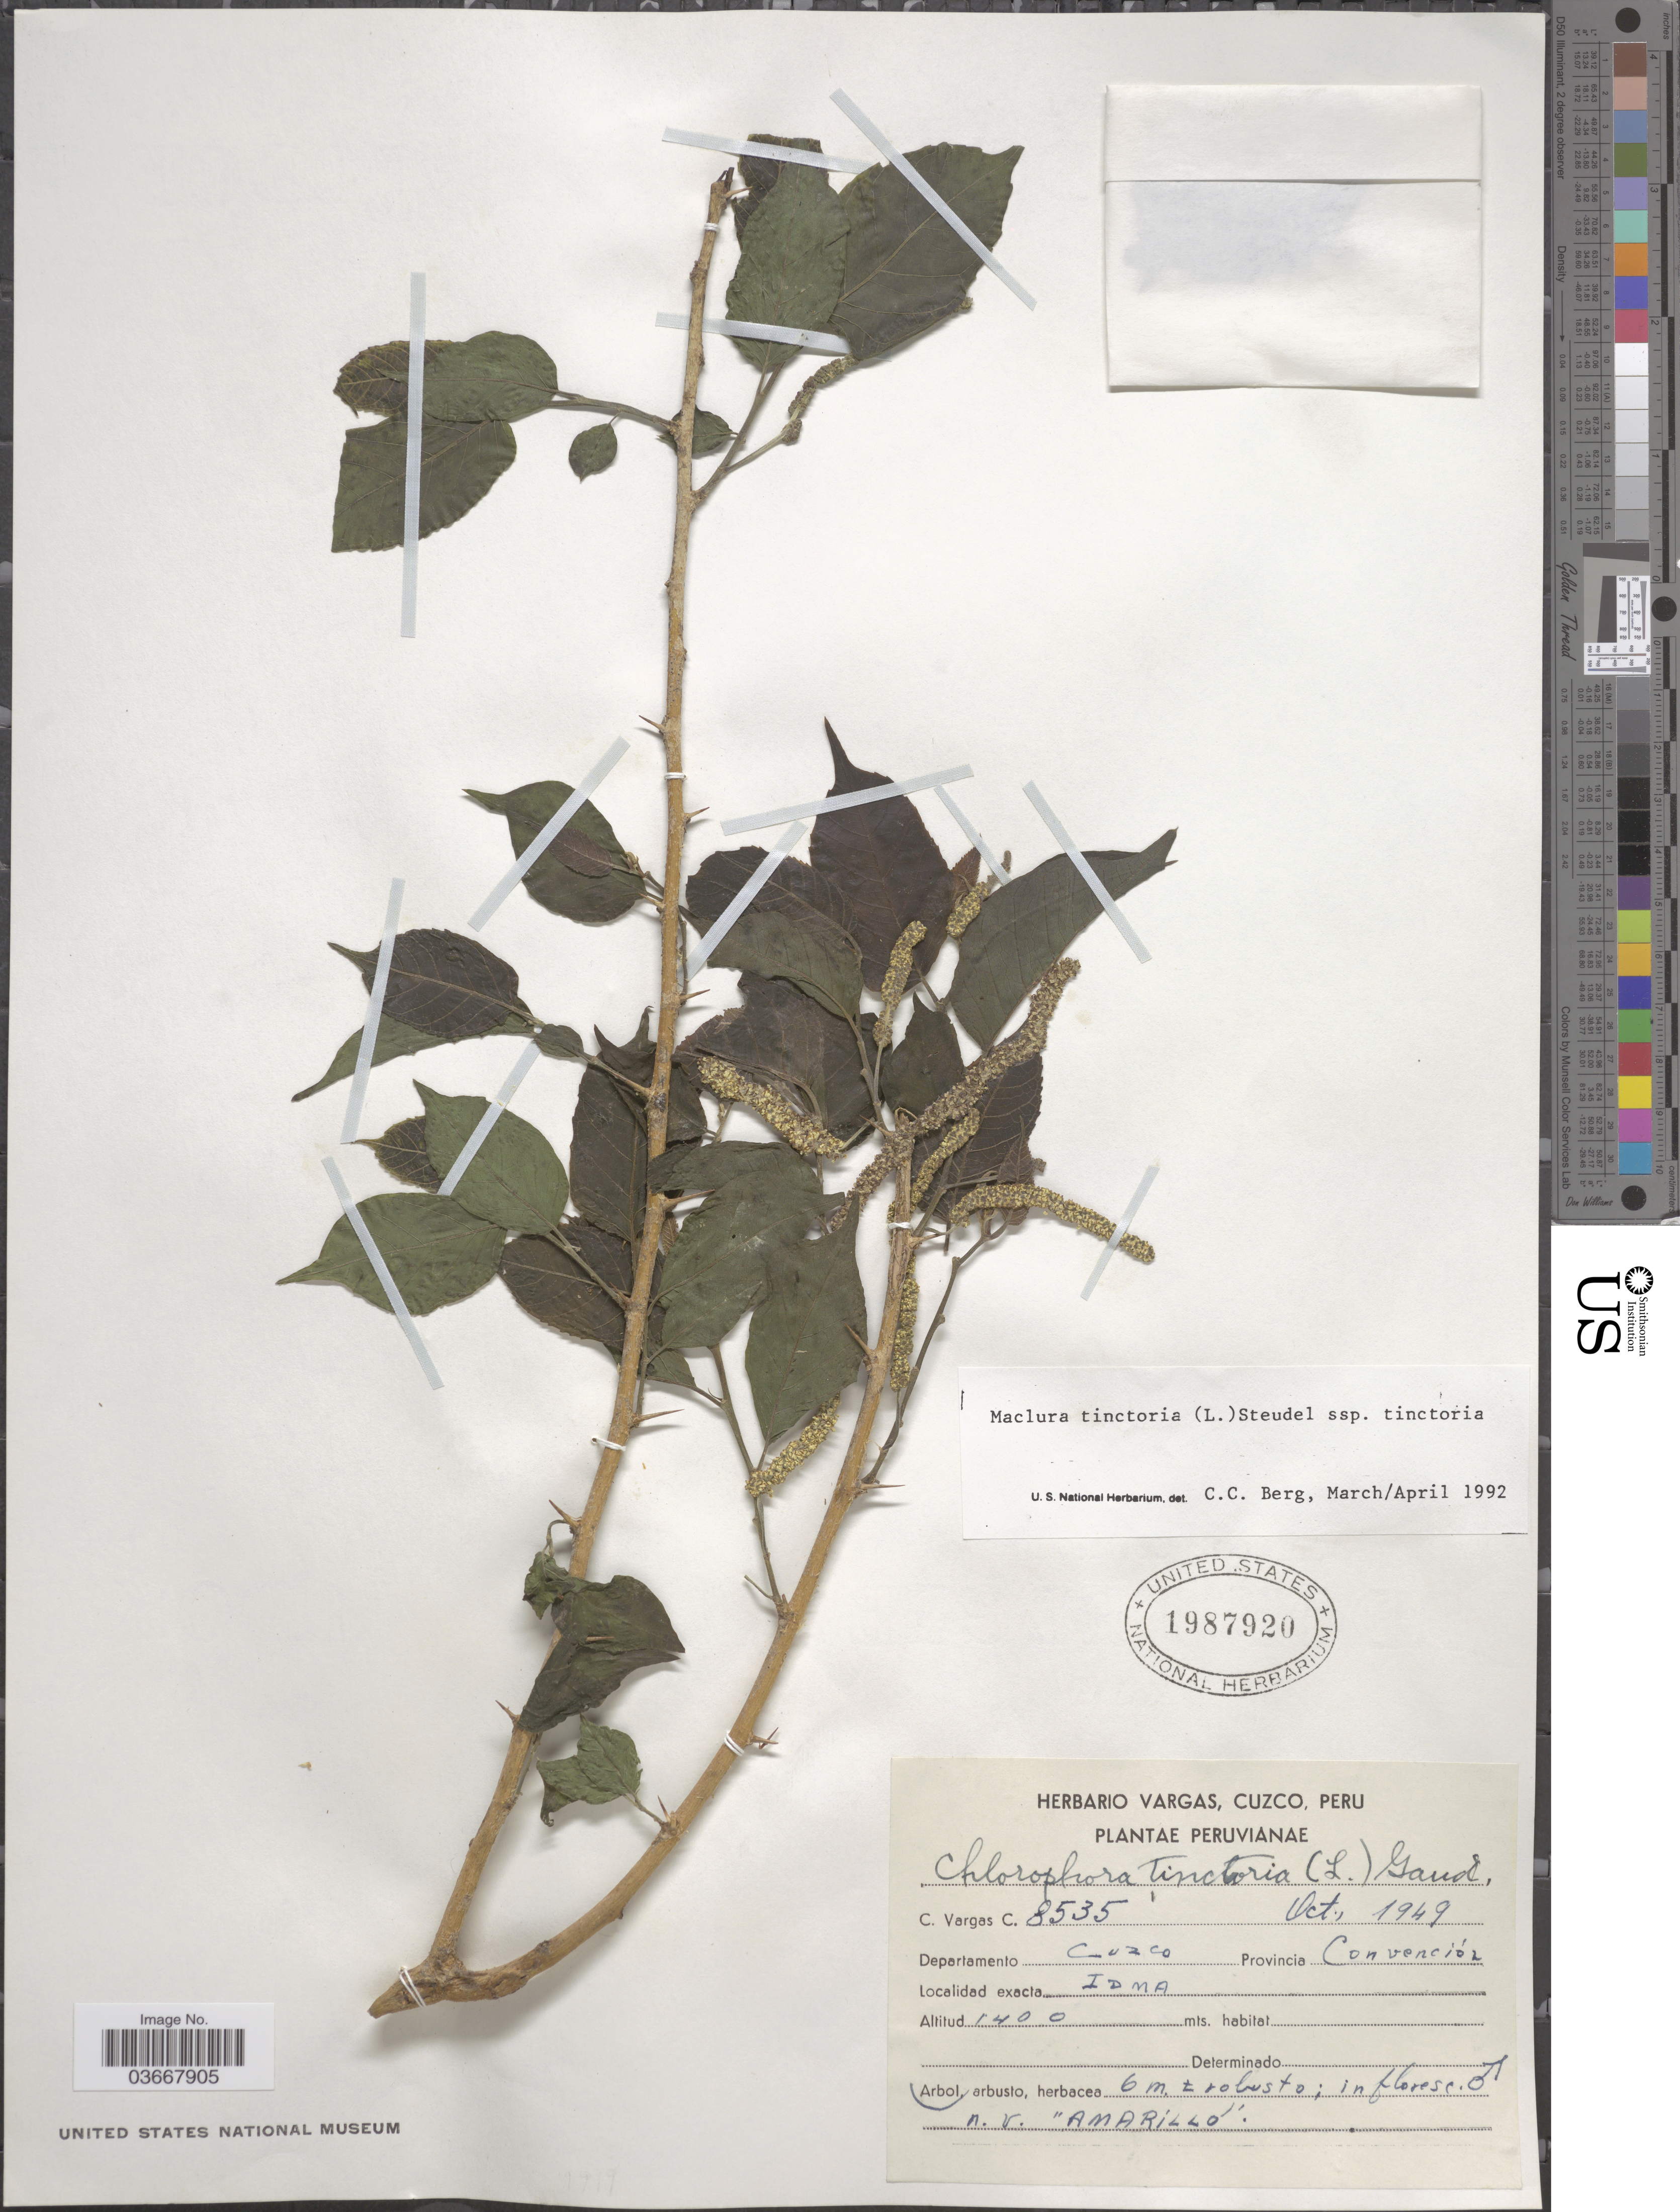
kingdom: Plantae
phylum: Tracheophyta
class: Magnoliopsida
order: Rosales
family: Moraceae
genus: Maclura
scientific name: Maclura tinctoria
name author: (L.) D. Don ex Steud.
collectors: C. Vargas Calderón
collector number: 8535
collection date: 1949-10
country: Peru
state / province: Cusco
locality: Departamento Cuzco. Provincia Convención. Idma.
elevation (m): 1400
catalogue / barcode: US 1987920